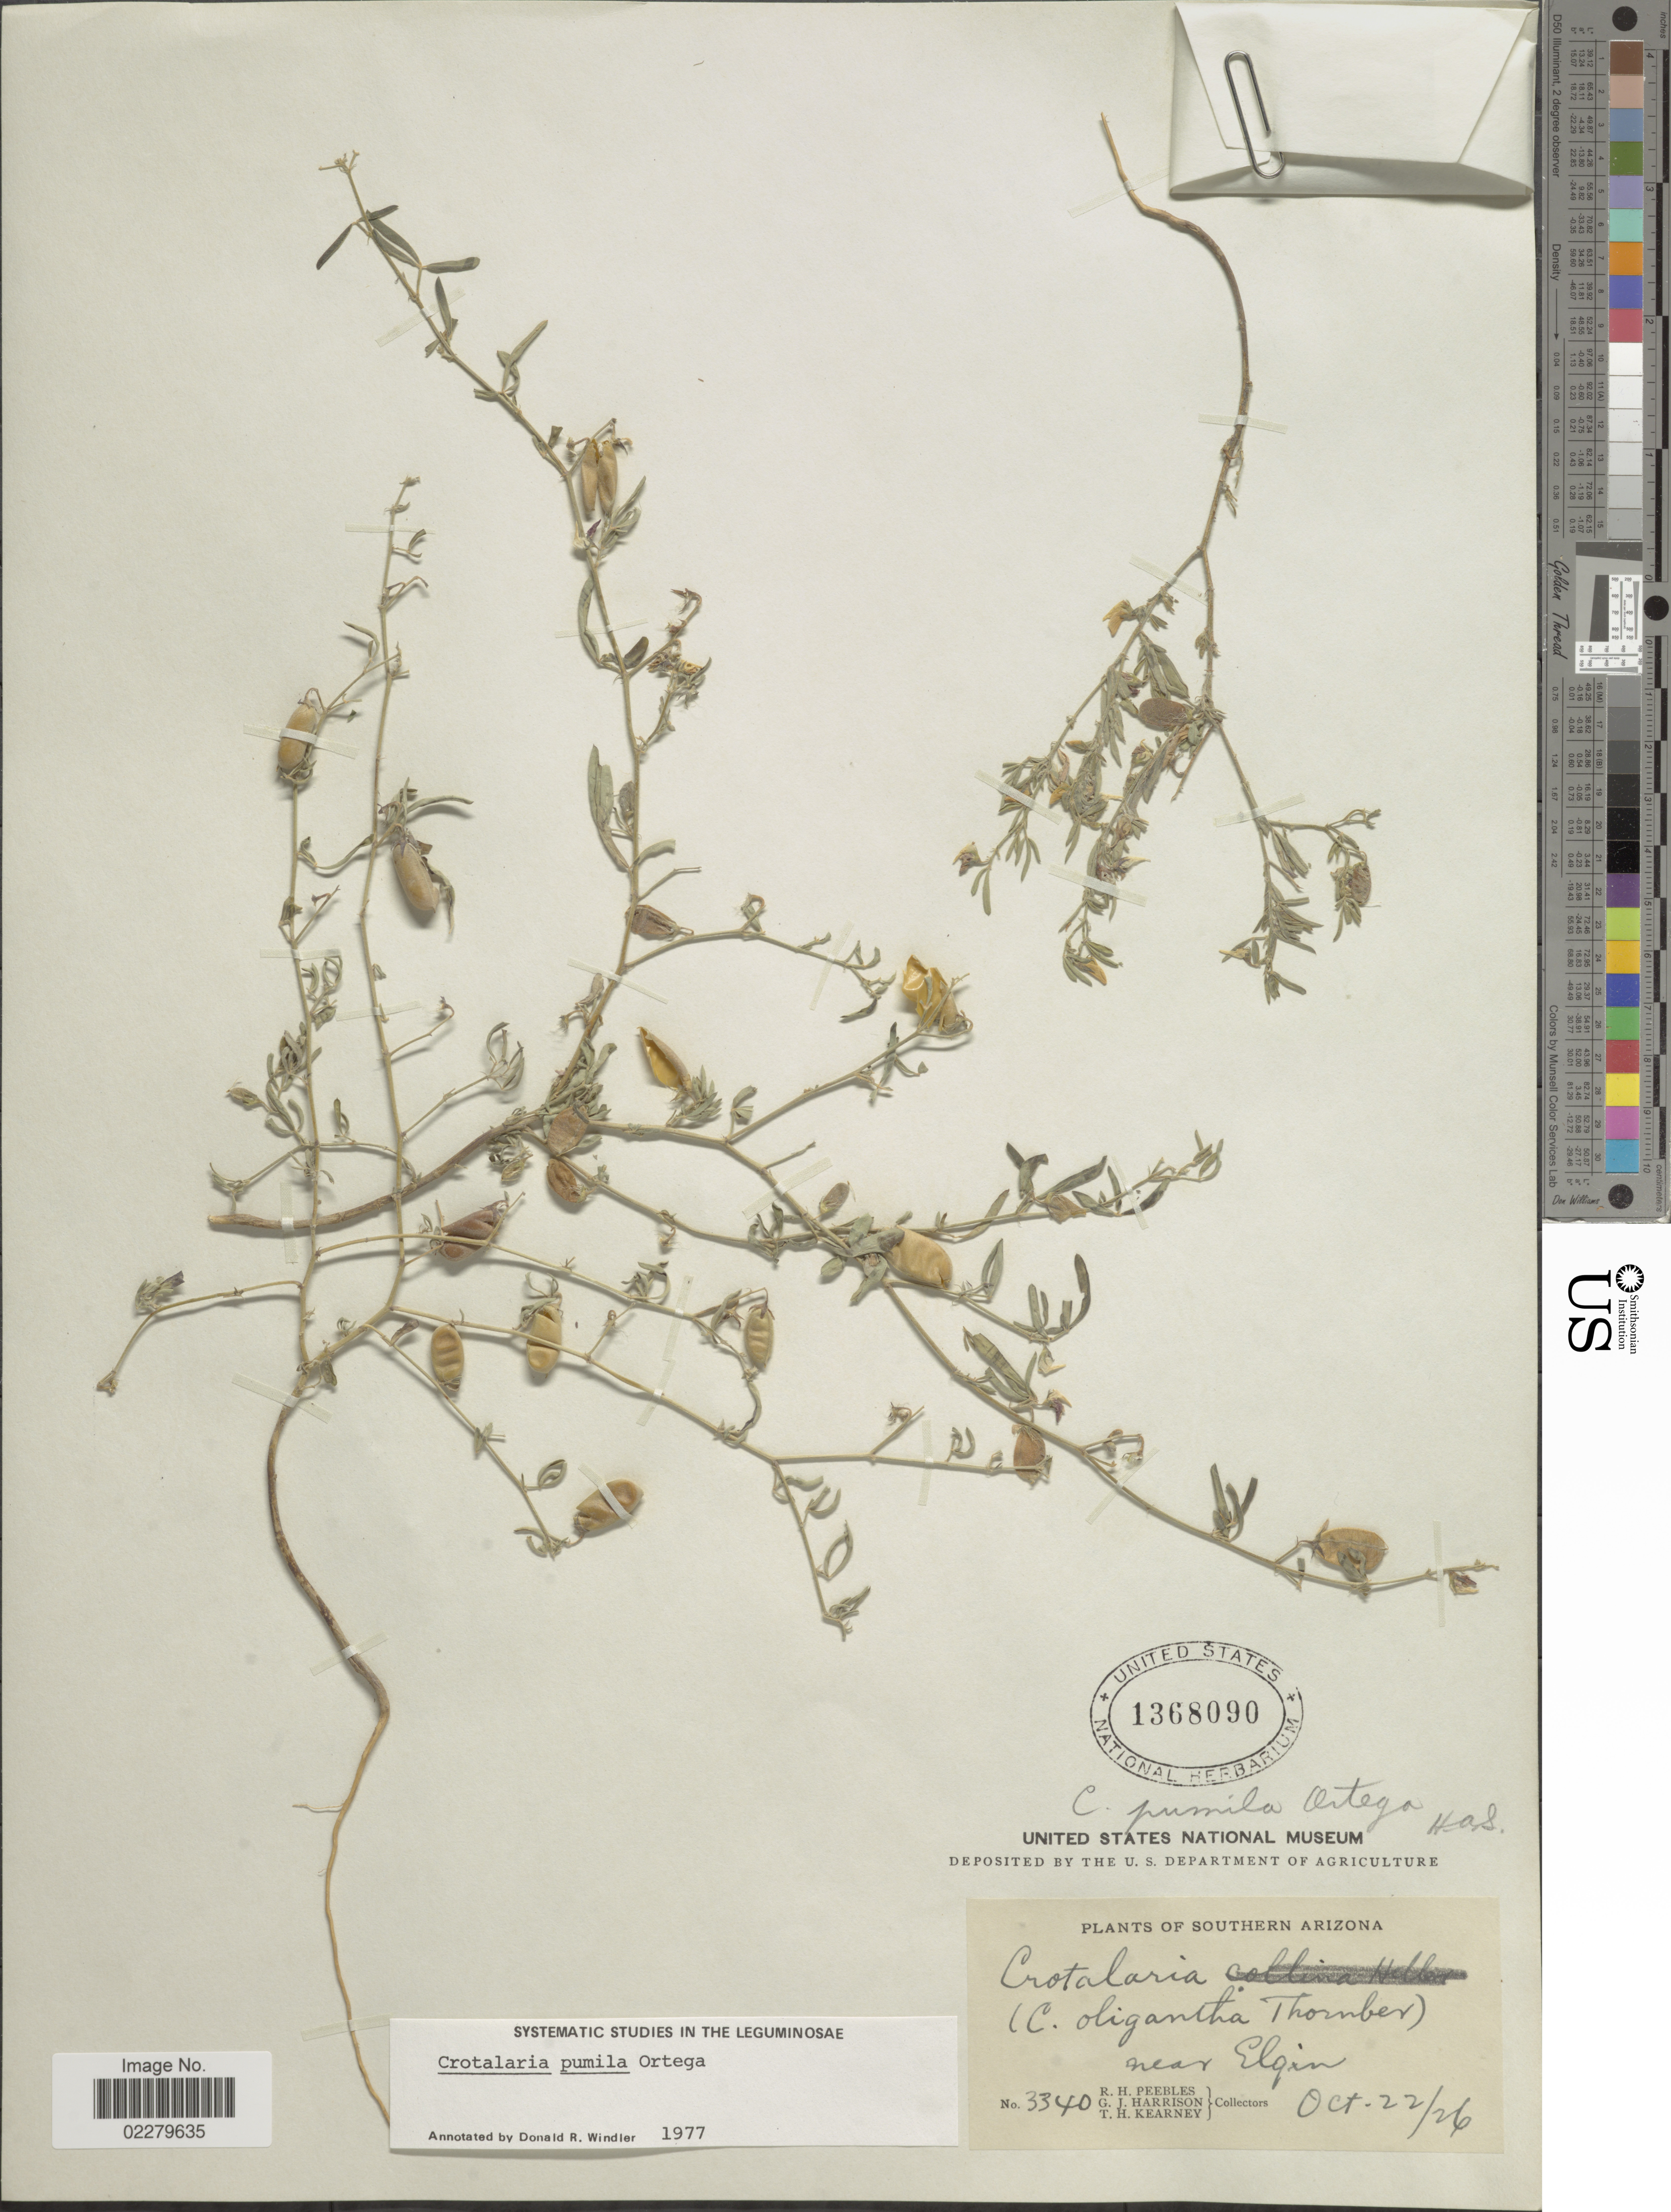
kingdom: Plantae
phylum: Tracheophyta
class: Magnoliopsida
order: Fabales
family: Fabaceae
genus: Crotalaria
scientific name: Crotalaria pumila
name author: Ortega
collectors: R. H. Peebles, G. J. Harrison & T. H. Kearney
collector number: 3340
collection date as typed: Transcribed d/m/y: 22/10/26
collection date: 1926-10-22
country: United States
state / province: Arizona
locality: Southern Arizona. near Elgin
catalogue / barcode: US 1368090